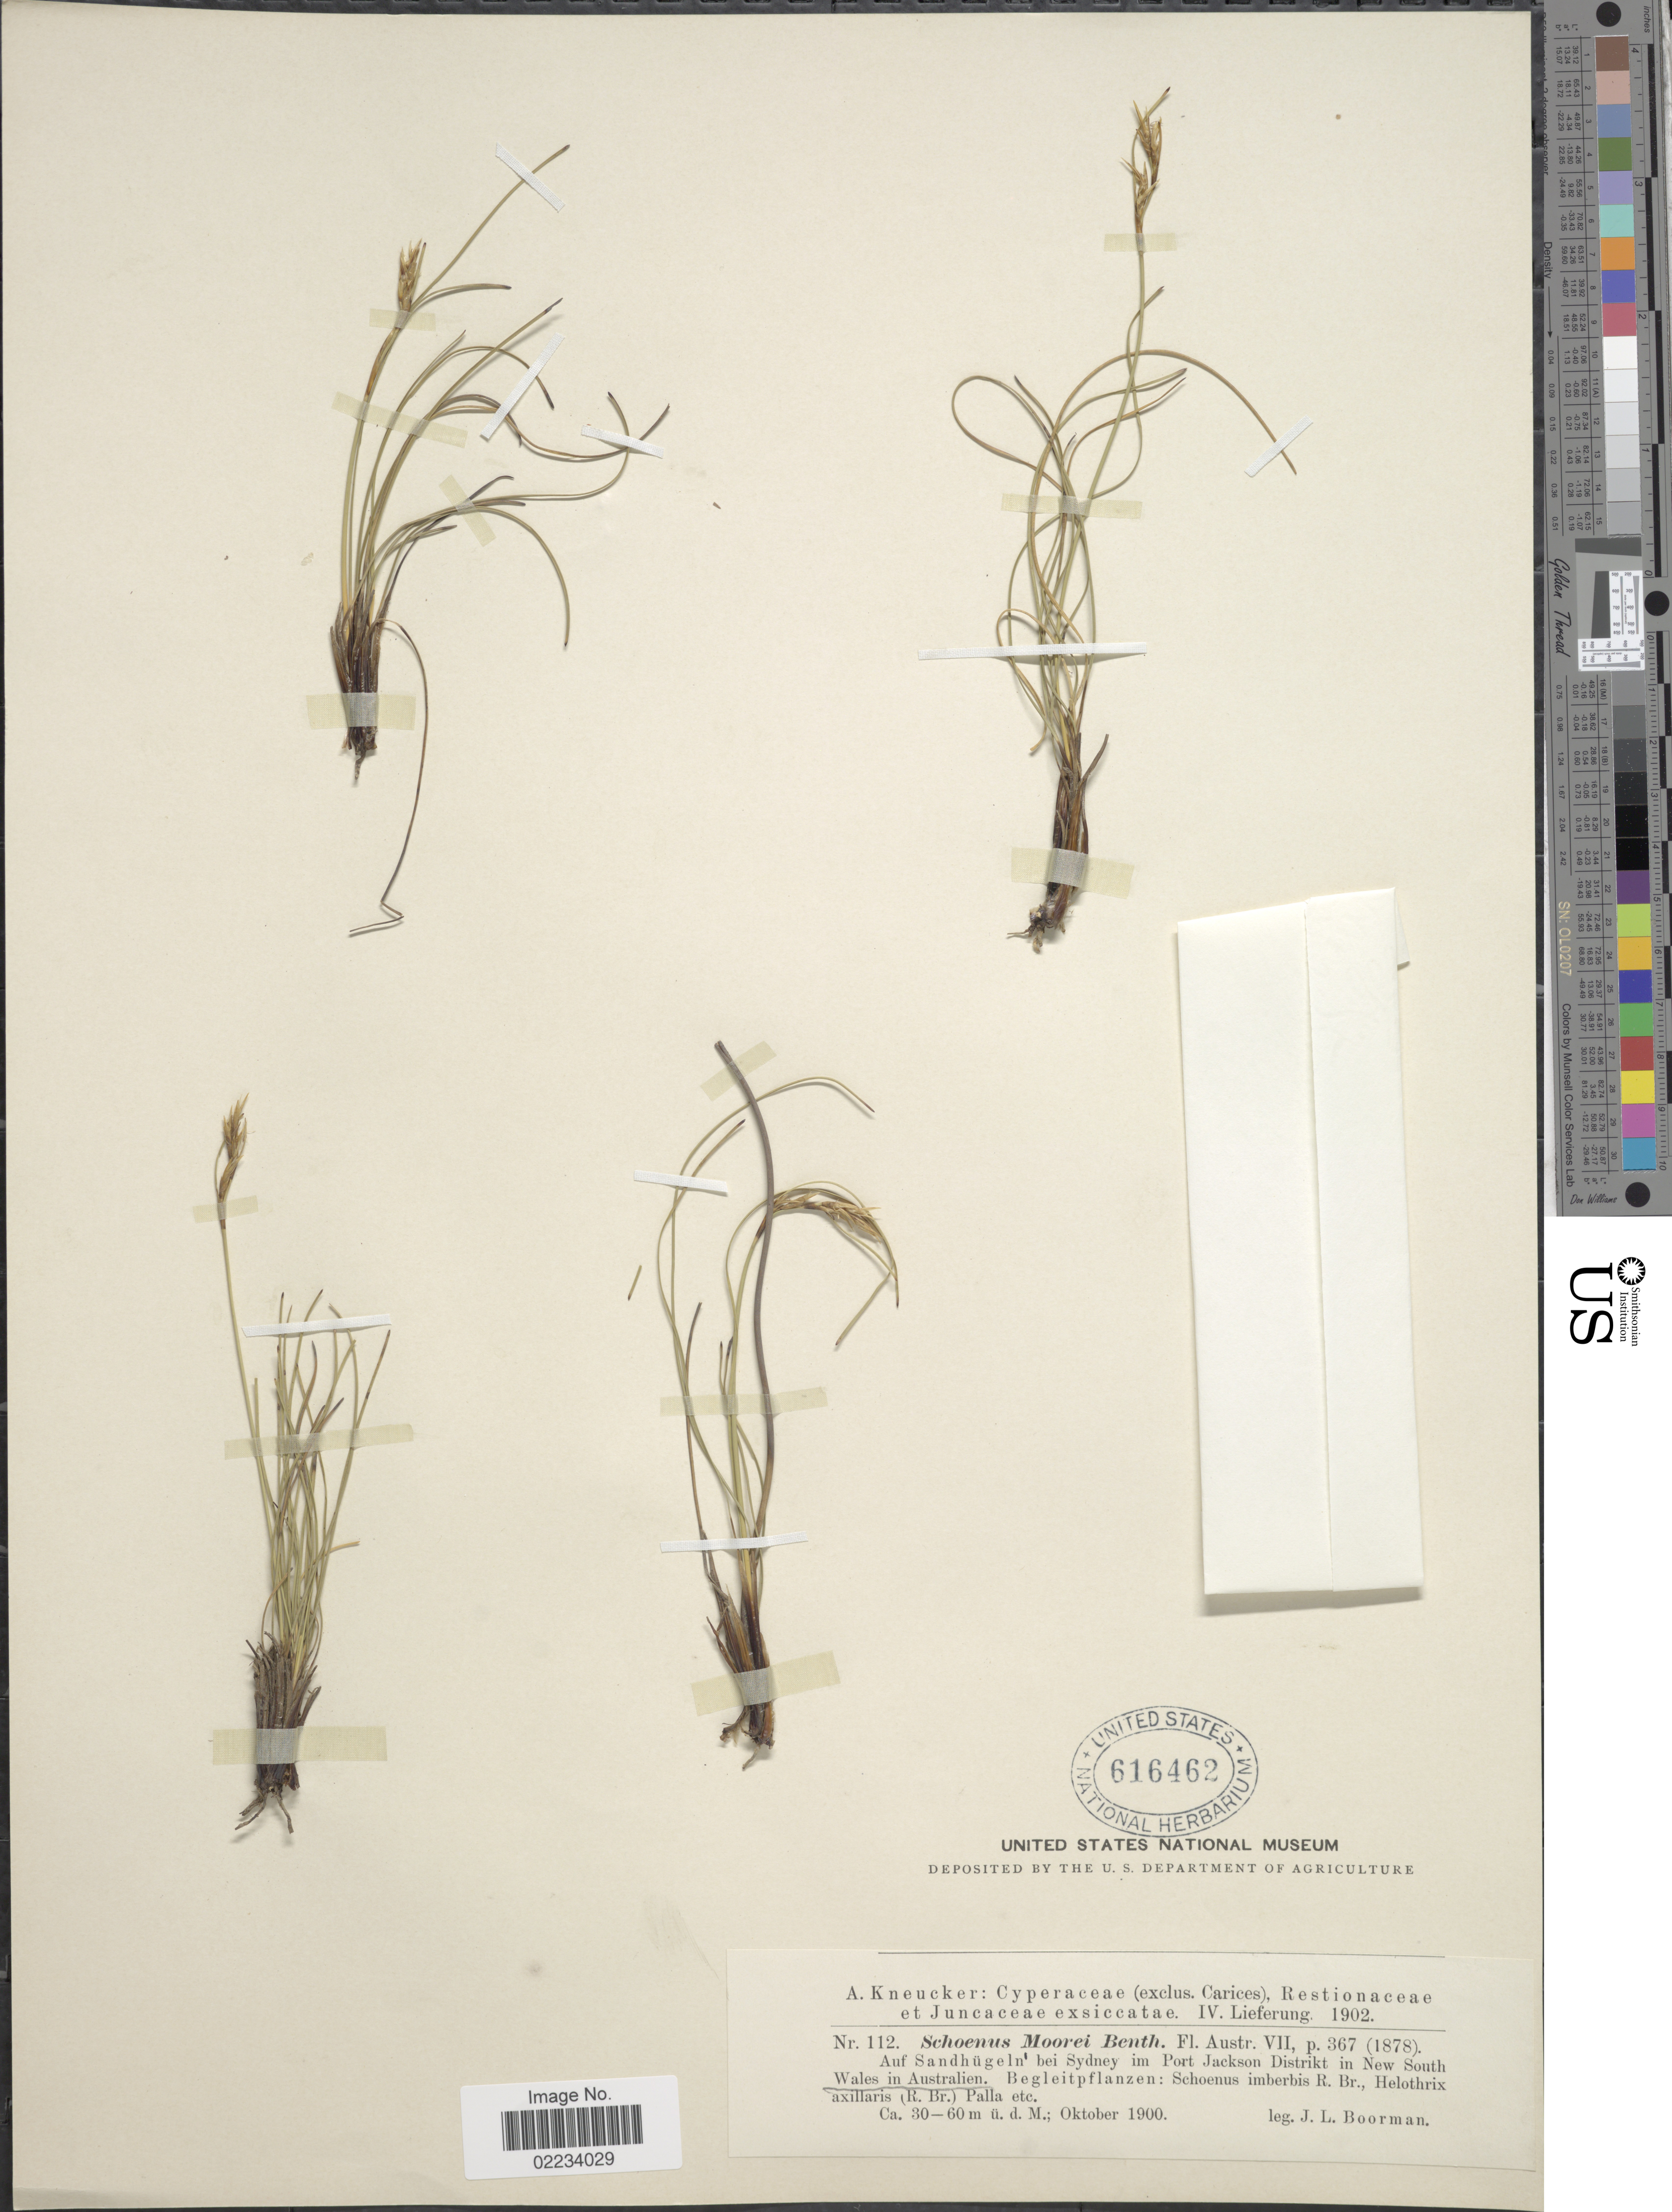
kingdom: Plantae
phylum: Tracheophyta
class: Liliopsida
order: Poales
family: Cyperaceae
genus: Schoenus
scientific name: Schoenus moorei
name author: Benth.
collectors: J. Boorman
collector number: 112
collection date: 1900-10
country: Australia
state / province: New South Wales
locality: Auf Sandhügeln bei Sydney im Port Jackson Distrikt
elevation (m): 30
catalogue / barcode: US 616462